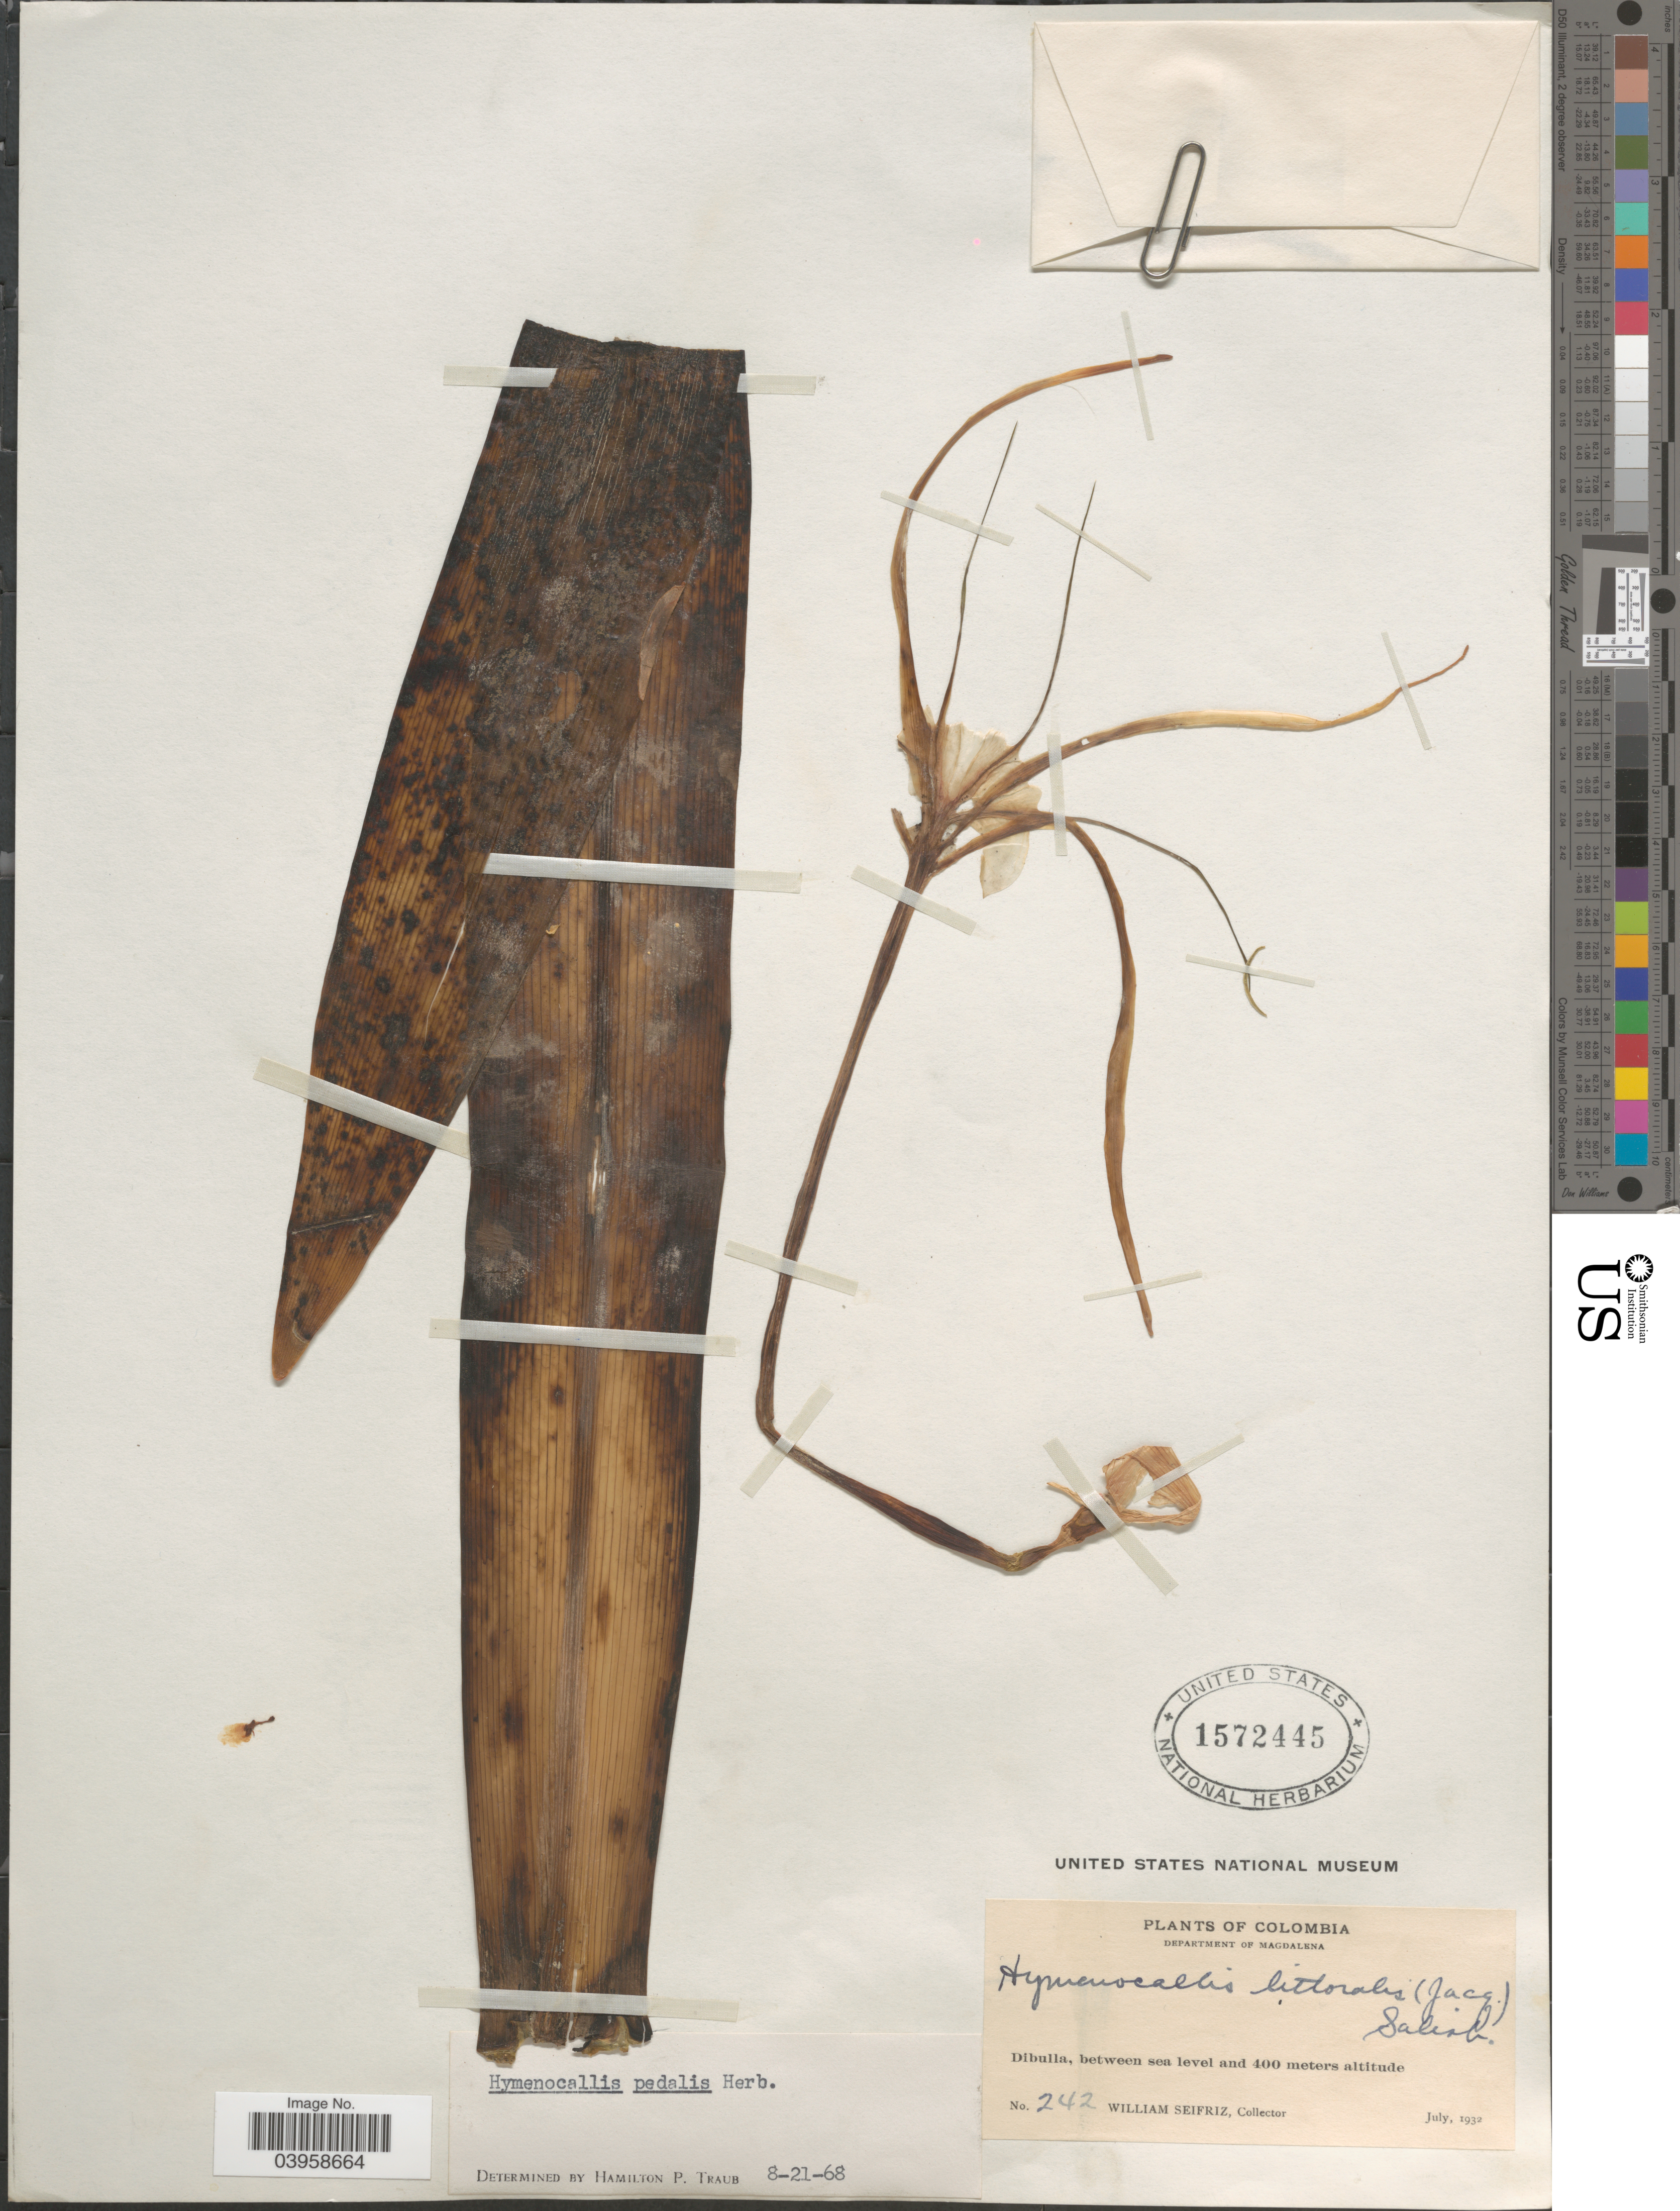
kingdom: Plantae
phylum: Tracheophyta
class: Liliopsida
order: Asparagales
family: Amaryllidaceae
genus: Hymenocallis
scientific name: Hymenocallis pedalis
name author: Herb.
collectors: W. Seifriz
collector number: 242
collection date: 1932-07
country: Colombia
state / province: Magdalena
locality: Department of Magdalena. Dibulla.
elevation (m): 400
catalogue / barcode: US 1572445